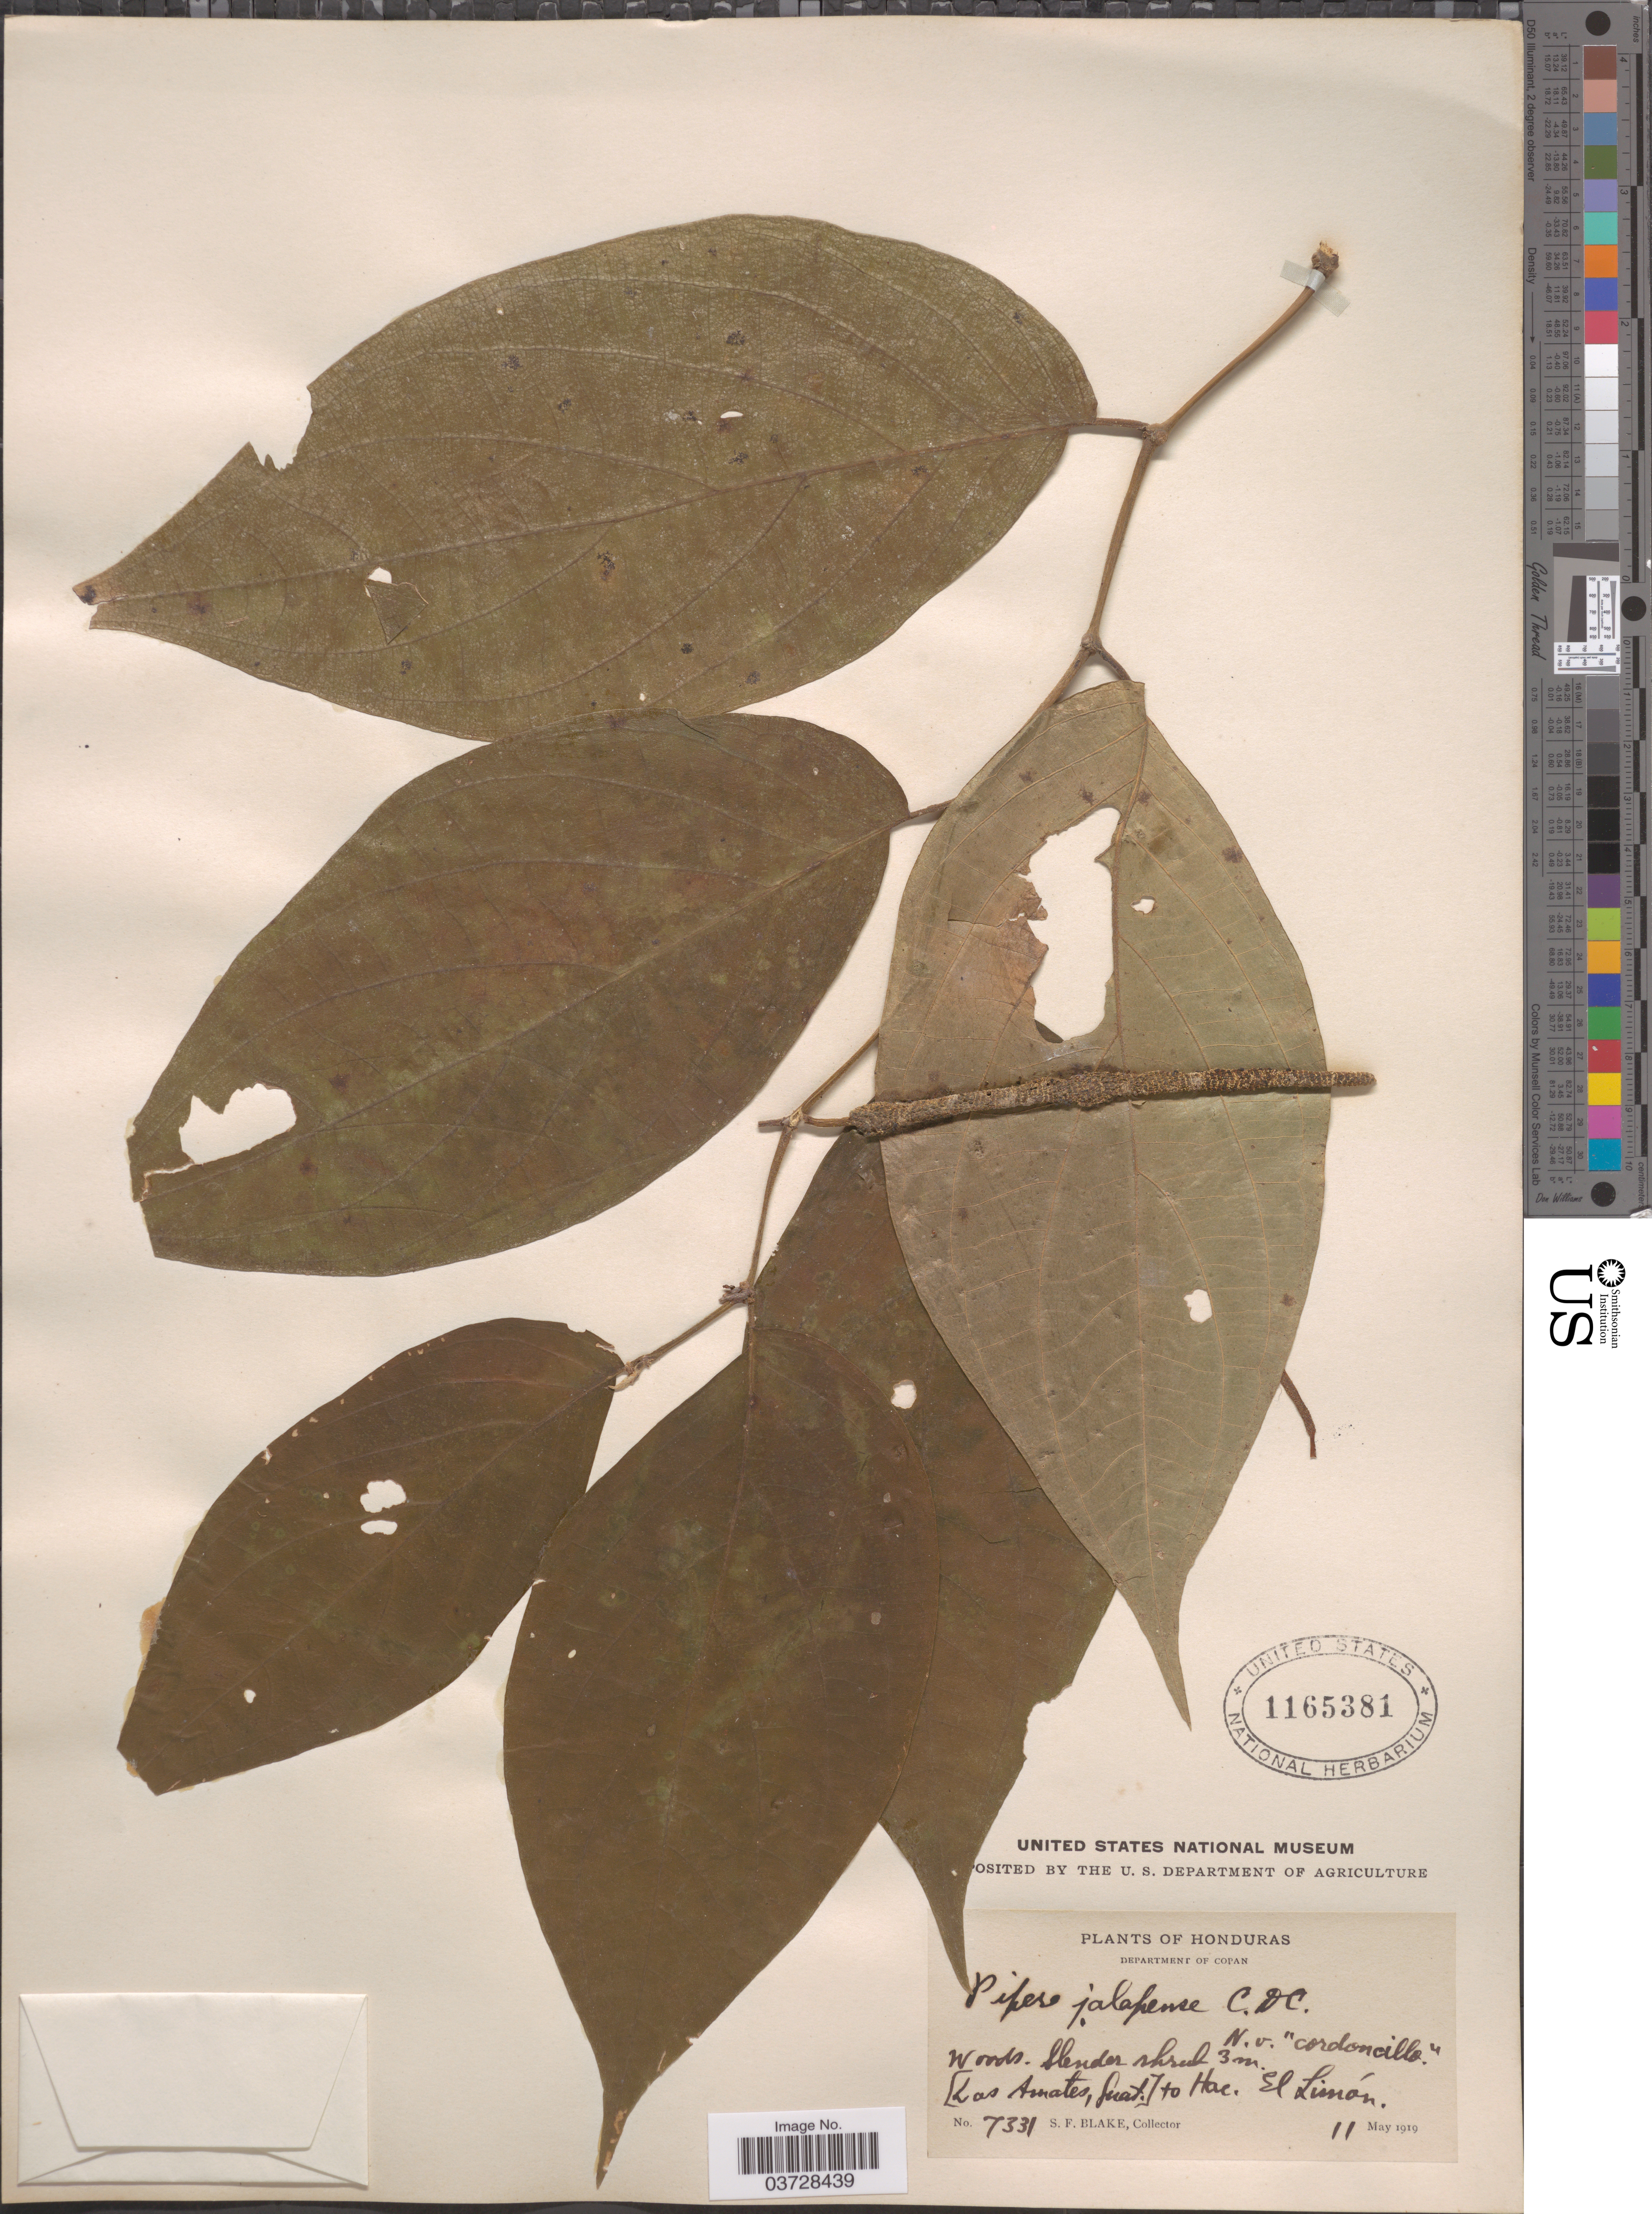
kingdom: Plantae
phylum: Tracheophyta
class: Magnoliopsida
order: Piperales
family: Piperaceae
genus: Piper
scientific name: Piper pseudojalapense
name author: McKown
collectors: S. Blake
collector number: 7331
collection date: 1919-05-11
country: Honduras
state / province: Copan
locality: Department of Copan. [Los Amates, Guat.] to Hac. El Limón.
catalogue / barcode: US 1165381